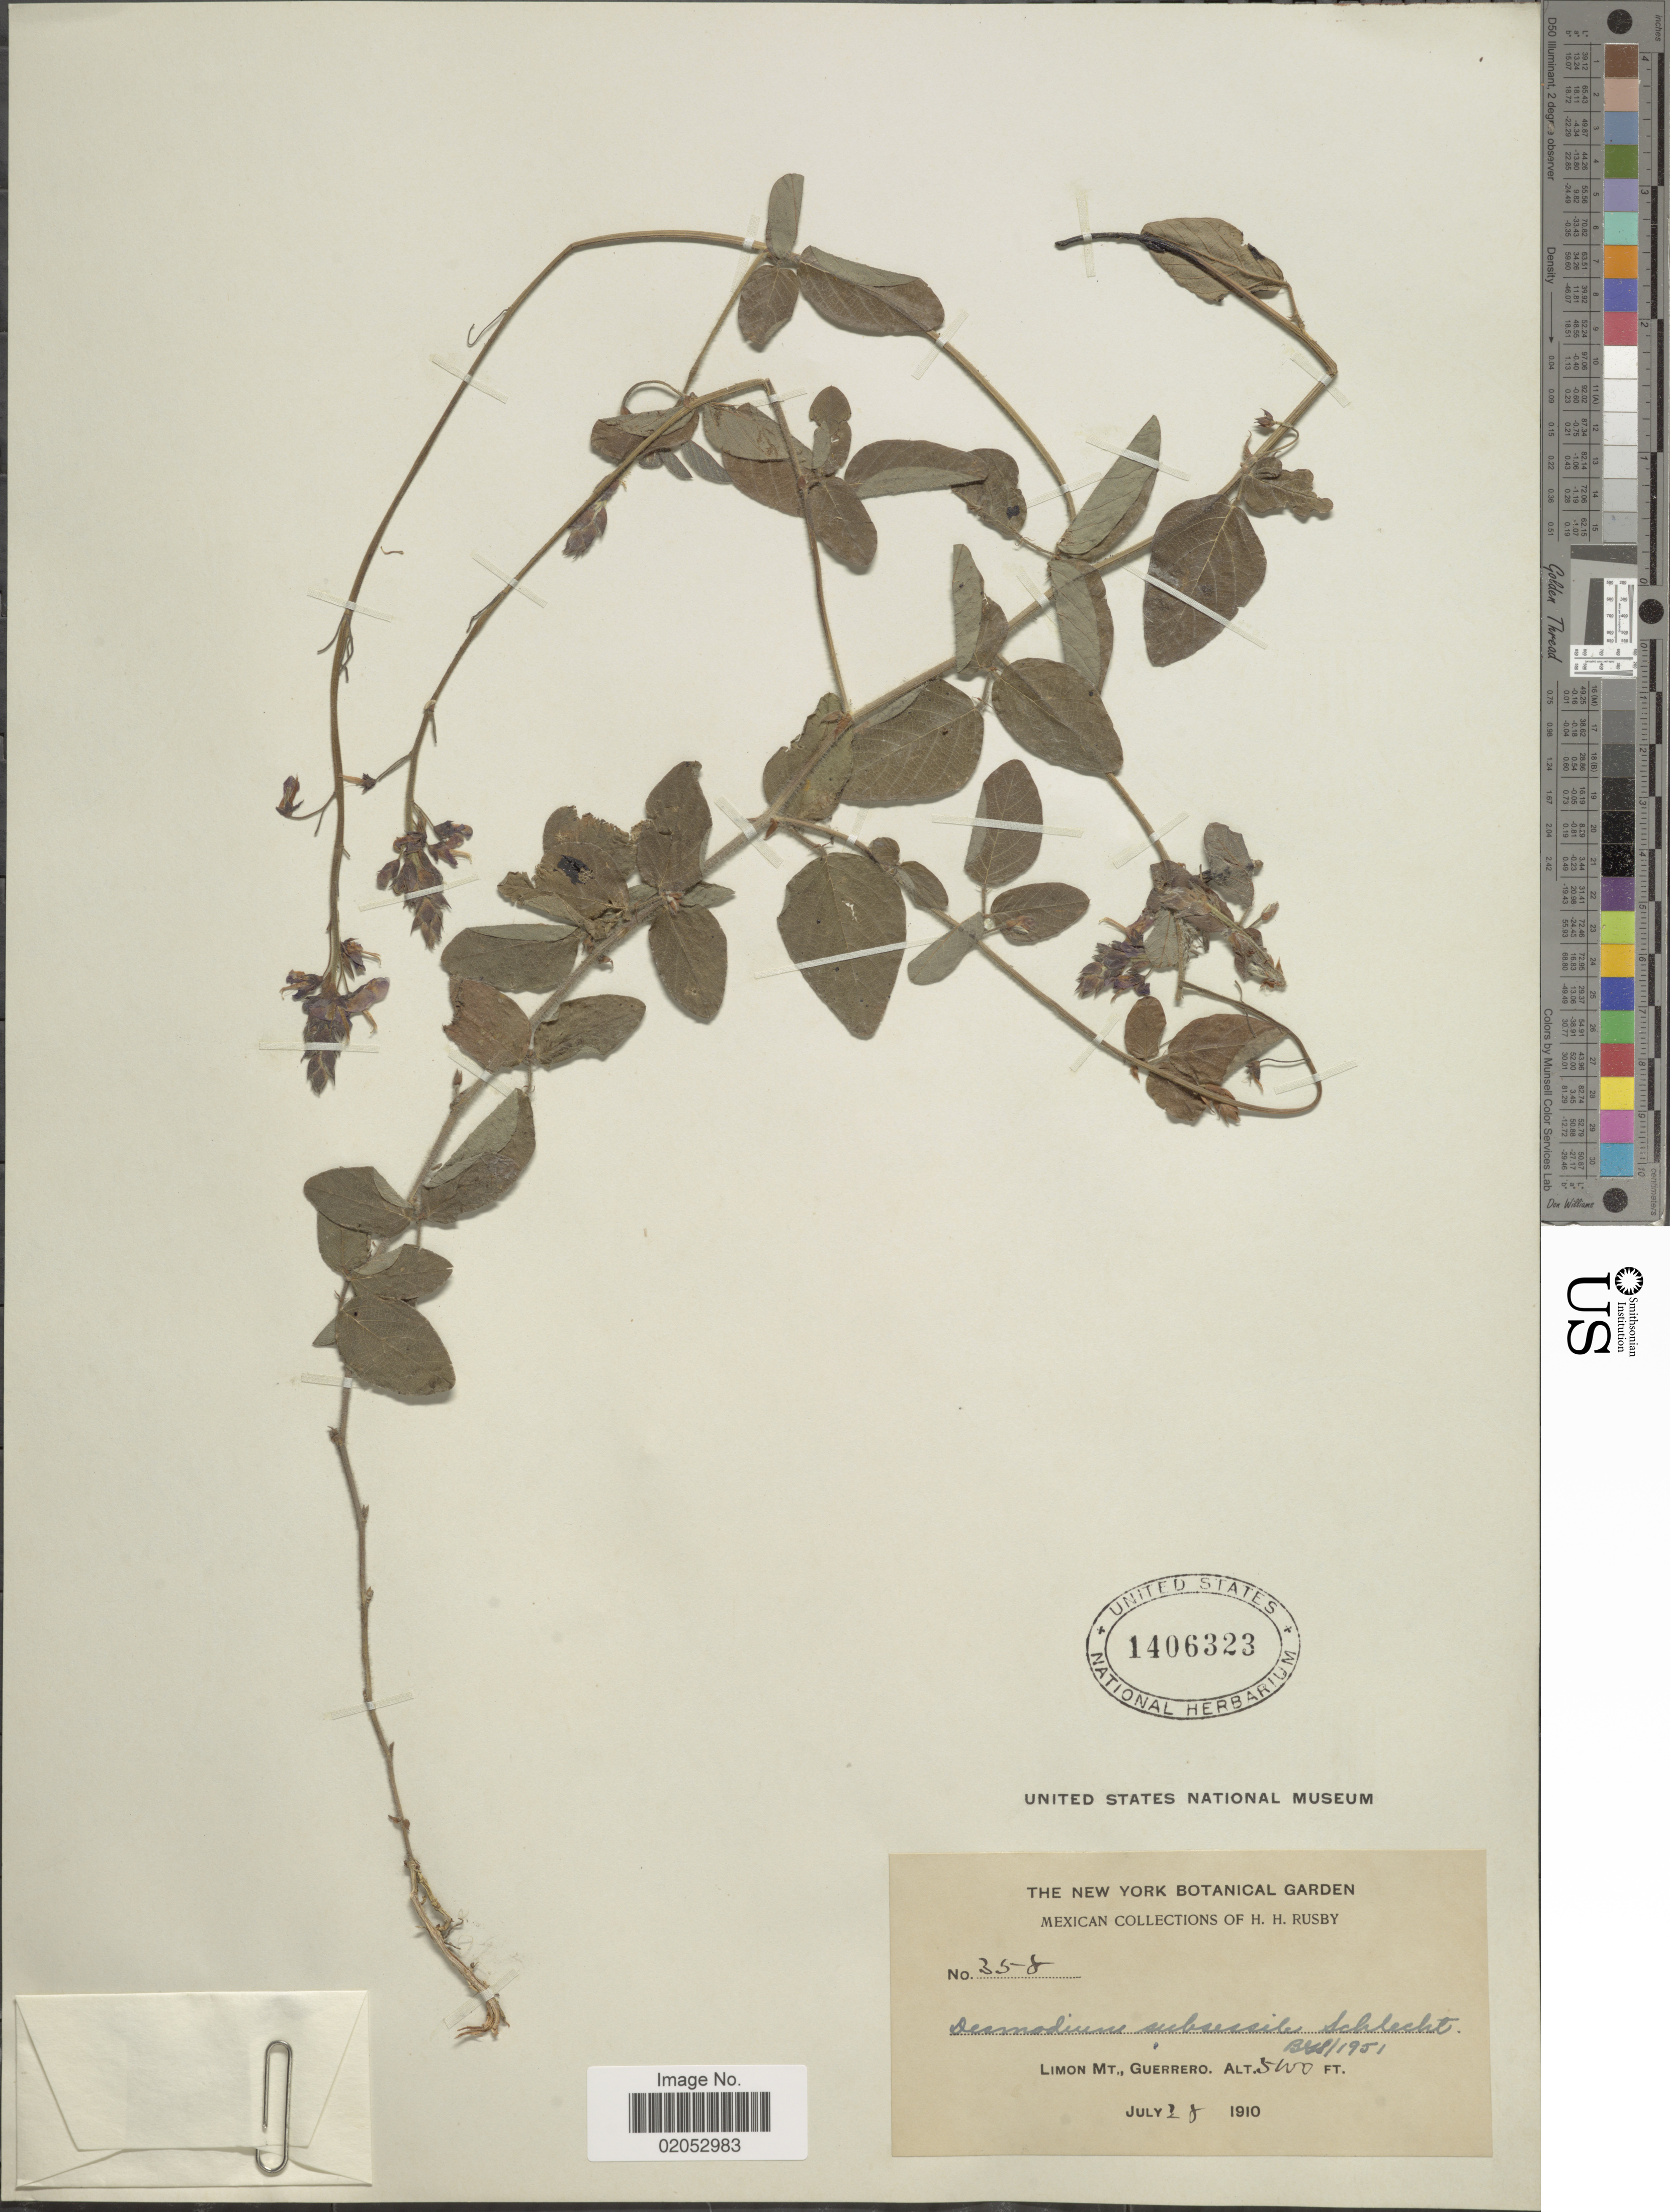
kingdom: Plantae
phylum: Tracheophyta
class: Magnoliopsida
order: Fabales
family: Fabaceae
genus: Desmodium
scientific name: Desmodium subsessile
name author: Seaton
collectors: H. H. Rusby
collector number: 358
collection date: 1910-07-28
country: Mexico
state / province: Guerrero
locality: Limon Mt., Guerrero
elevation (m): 1554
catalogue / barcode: US 1406323